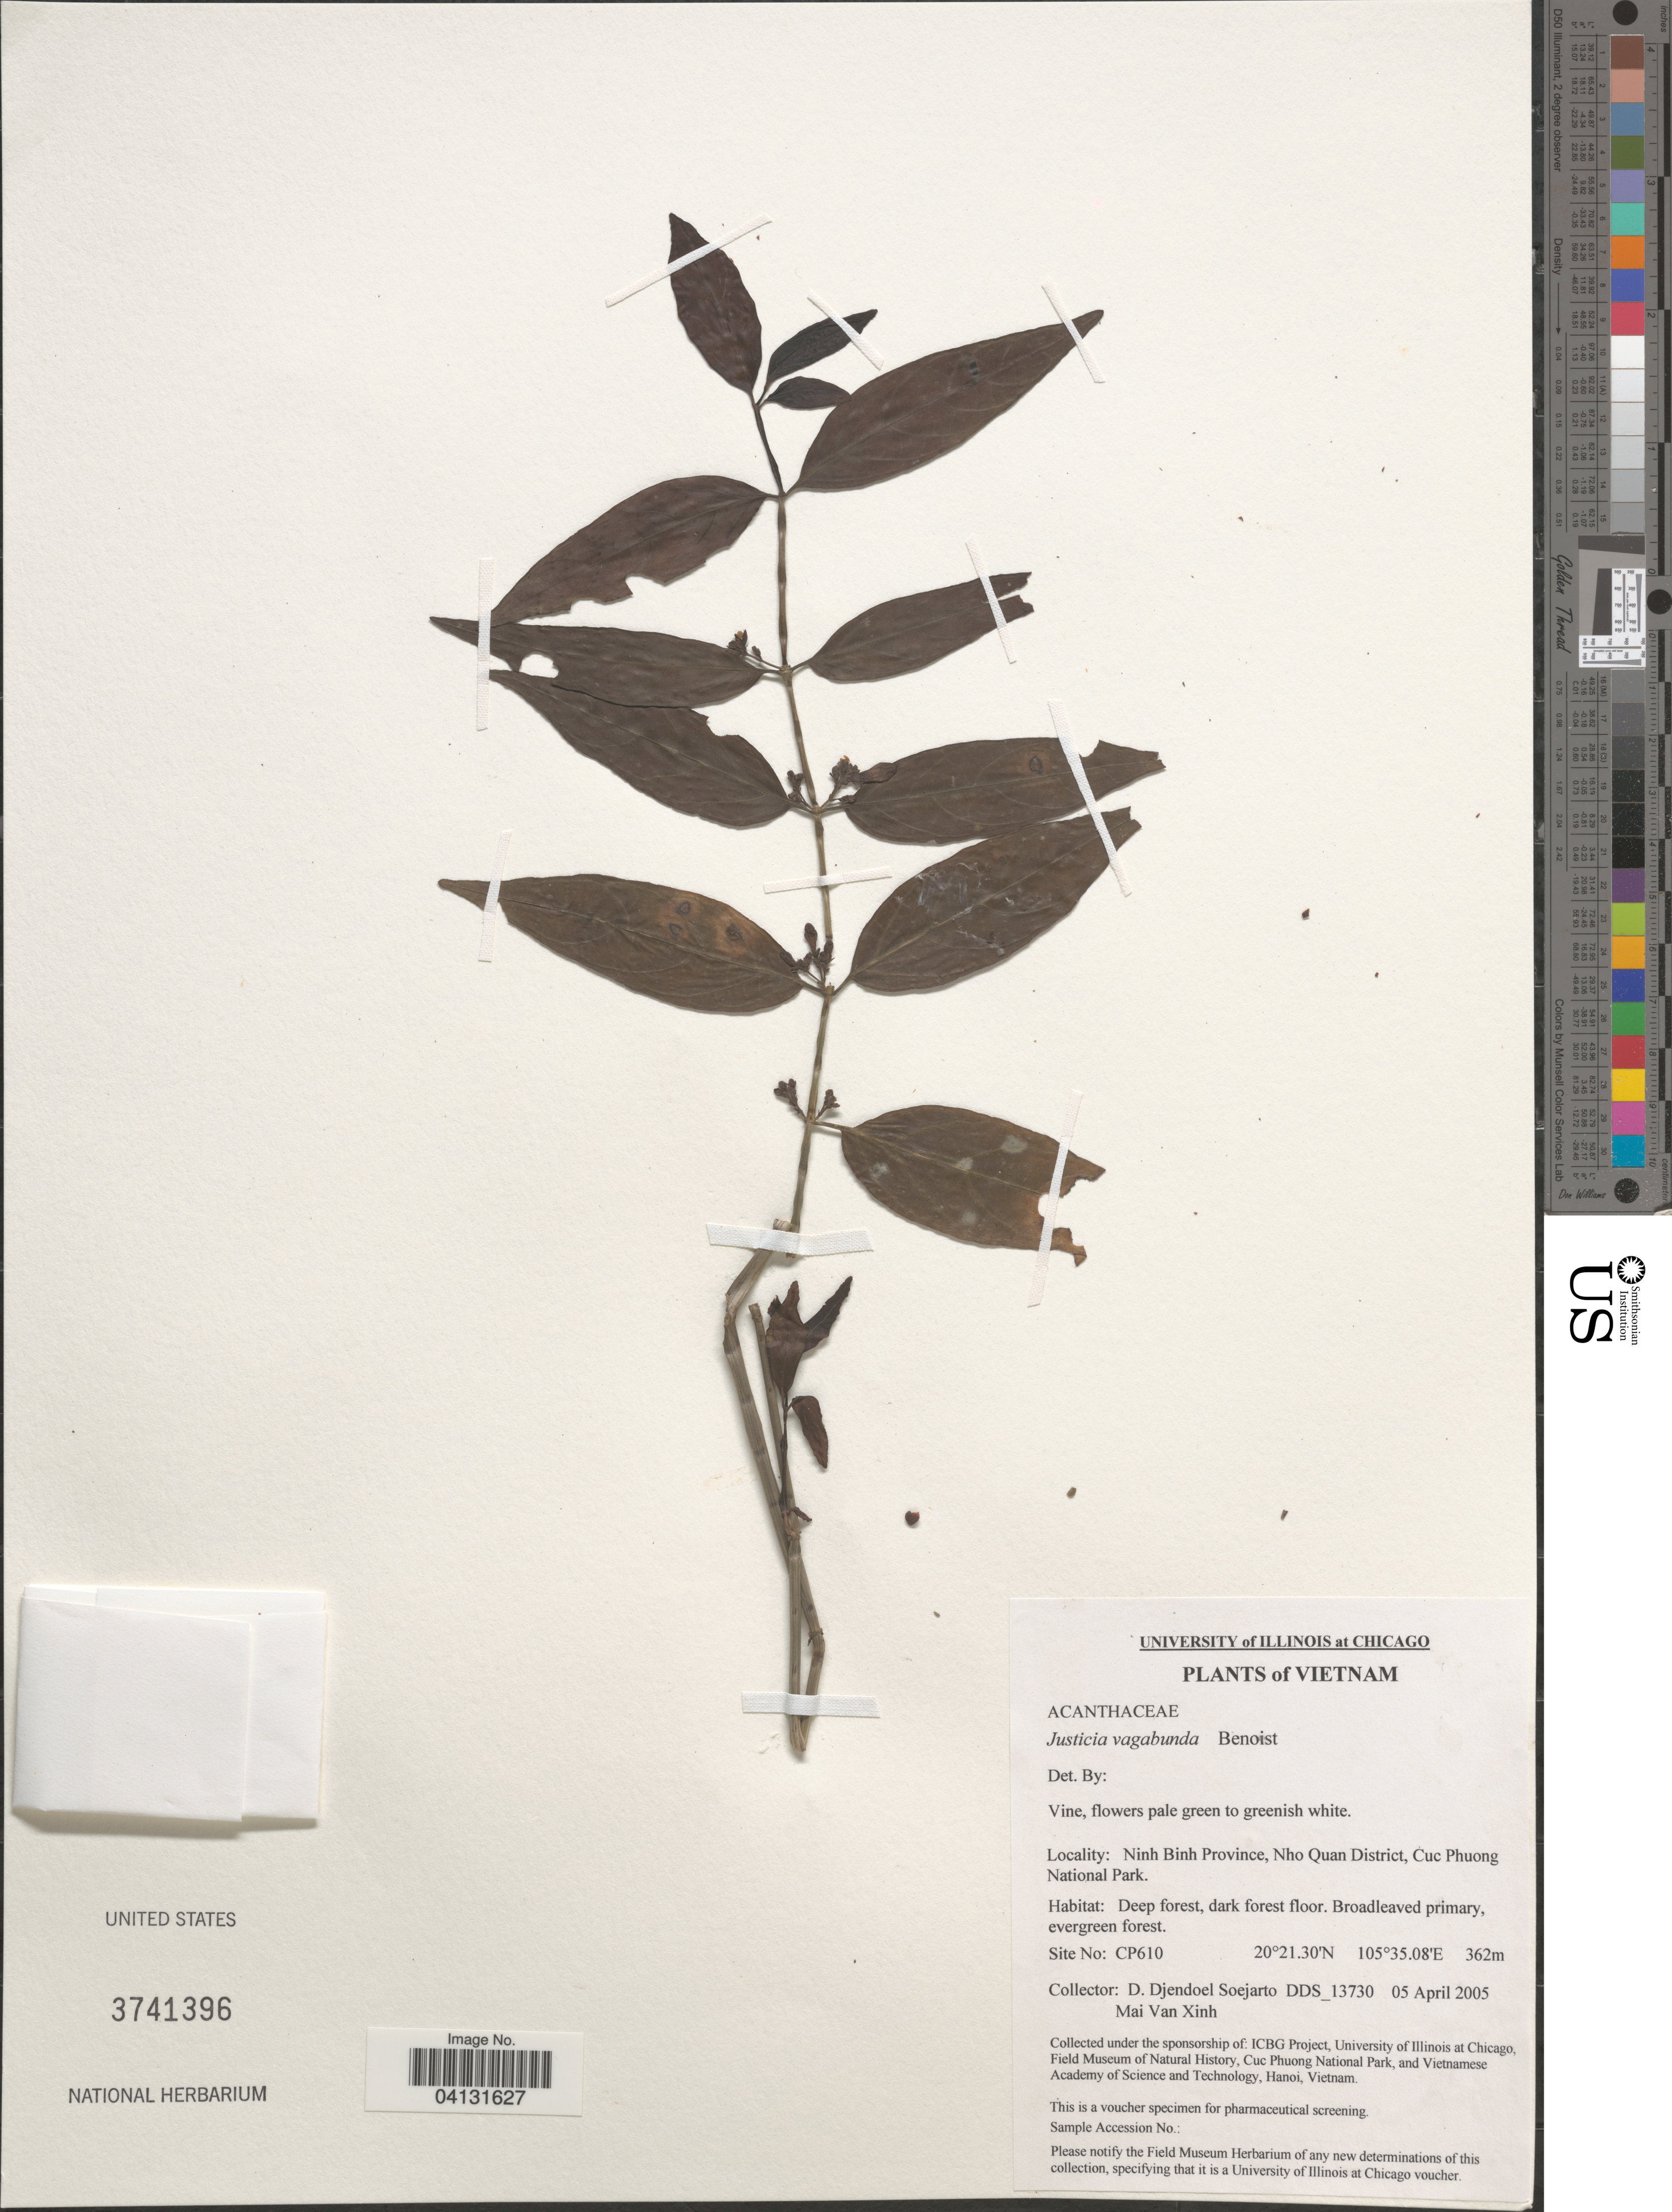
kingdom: Plantae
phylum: Tracheophyta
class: Magnoliopsida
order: Lamiales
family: Acanthaceae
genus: Justicia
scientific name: Justicia vagabunda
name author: Benoist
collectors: D. D. Soejarto & M. Xinh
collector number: DDS13730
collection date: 2005-04-05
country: Vietnam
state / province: Ninh Binh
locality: Nho Quan District, Cuc Phuong National Park. Site No: CP610.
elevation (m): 362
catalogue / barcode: US 3741396